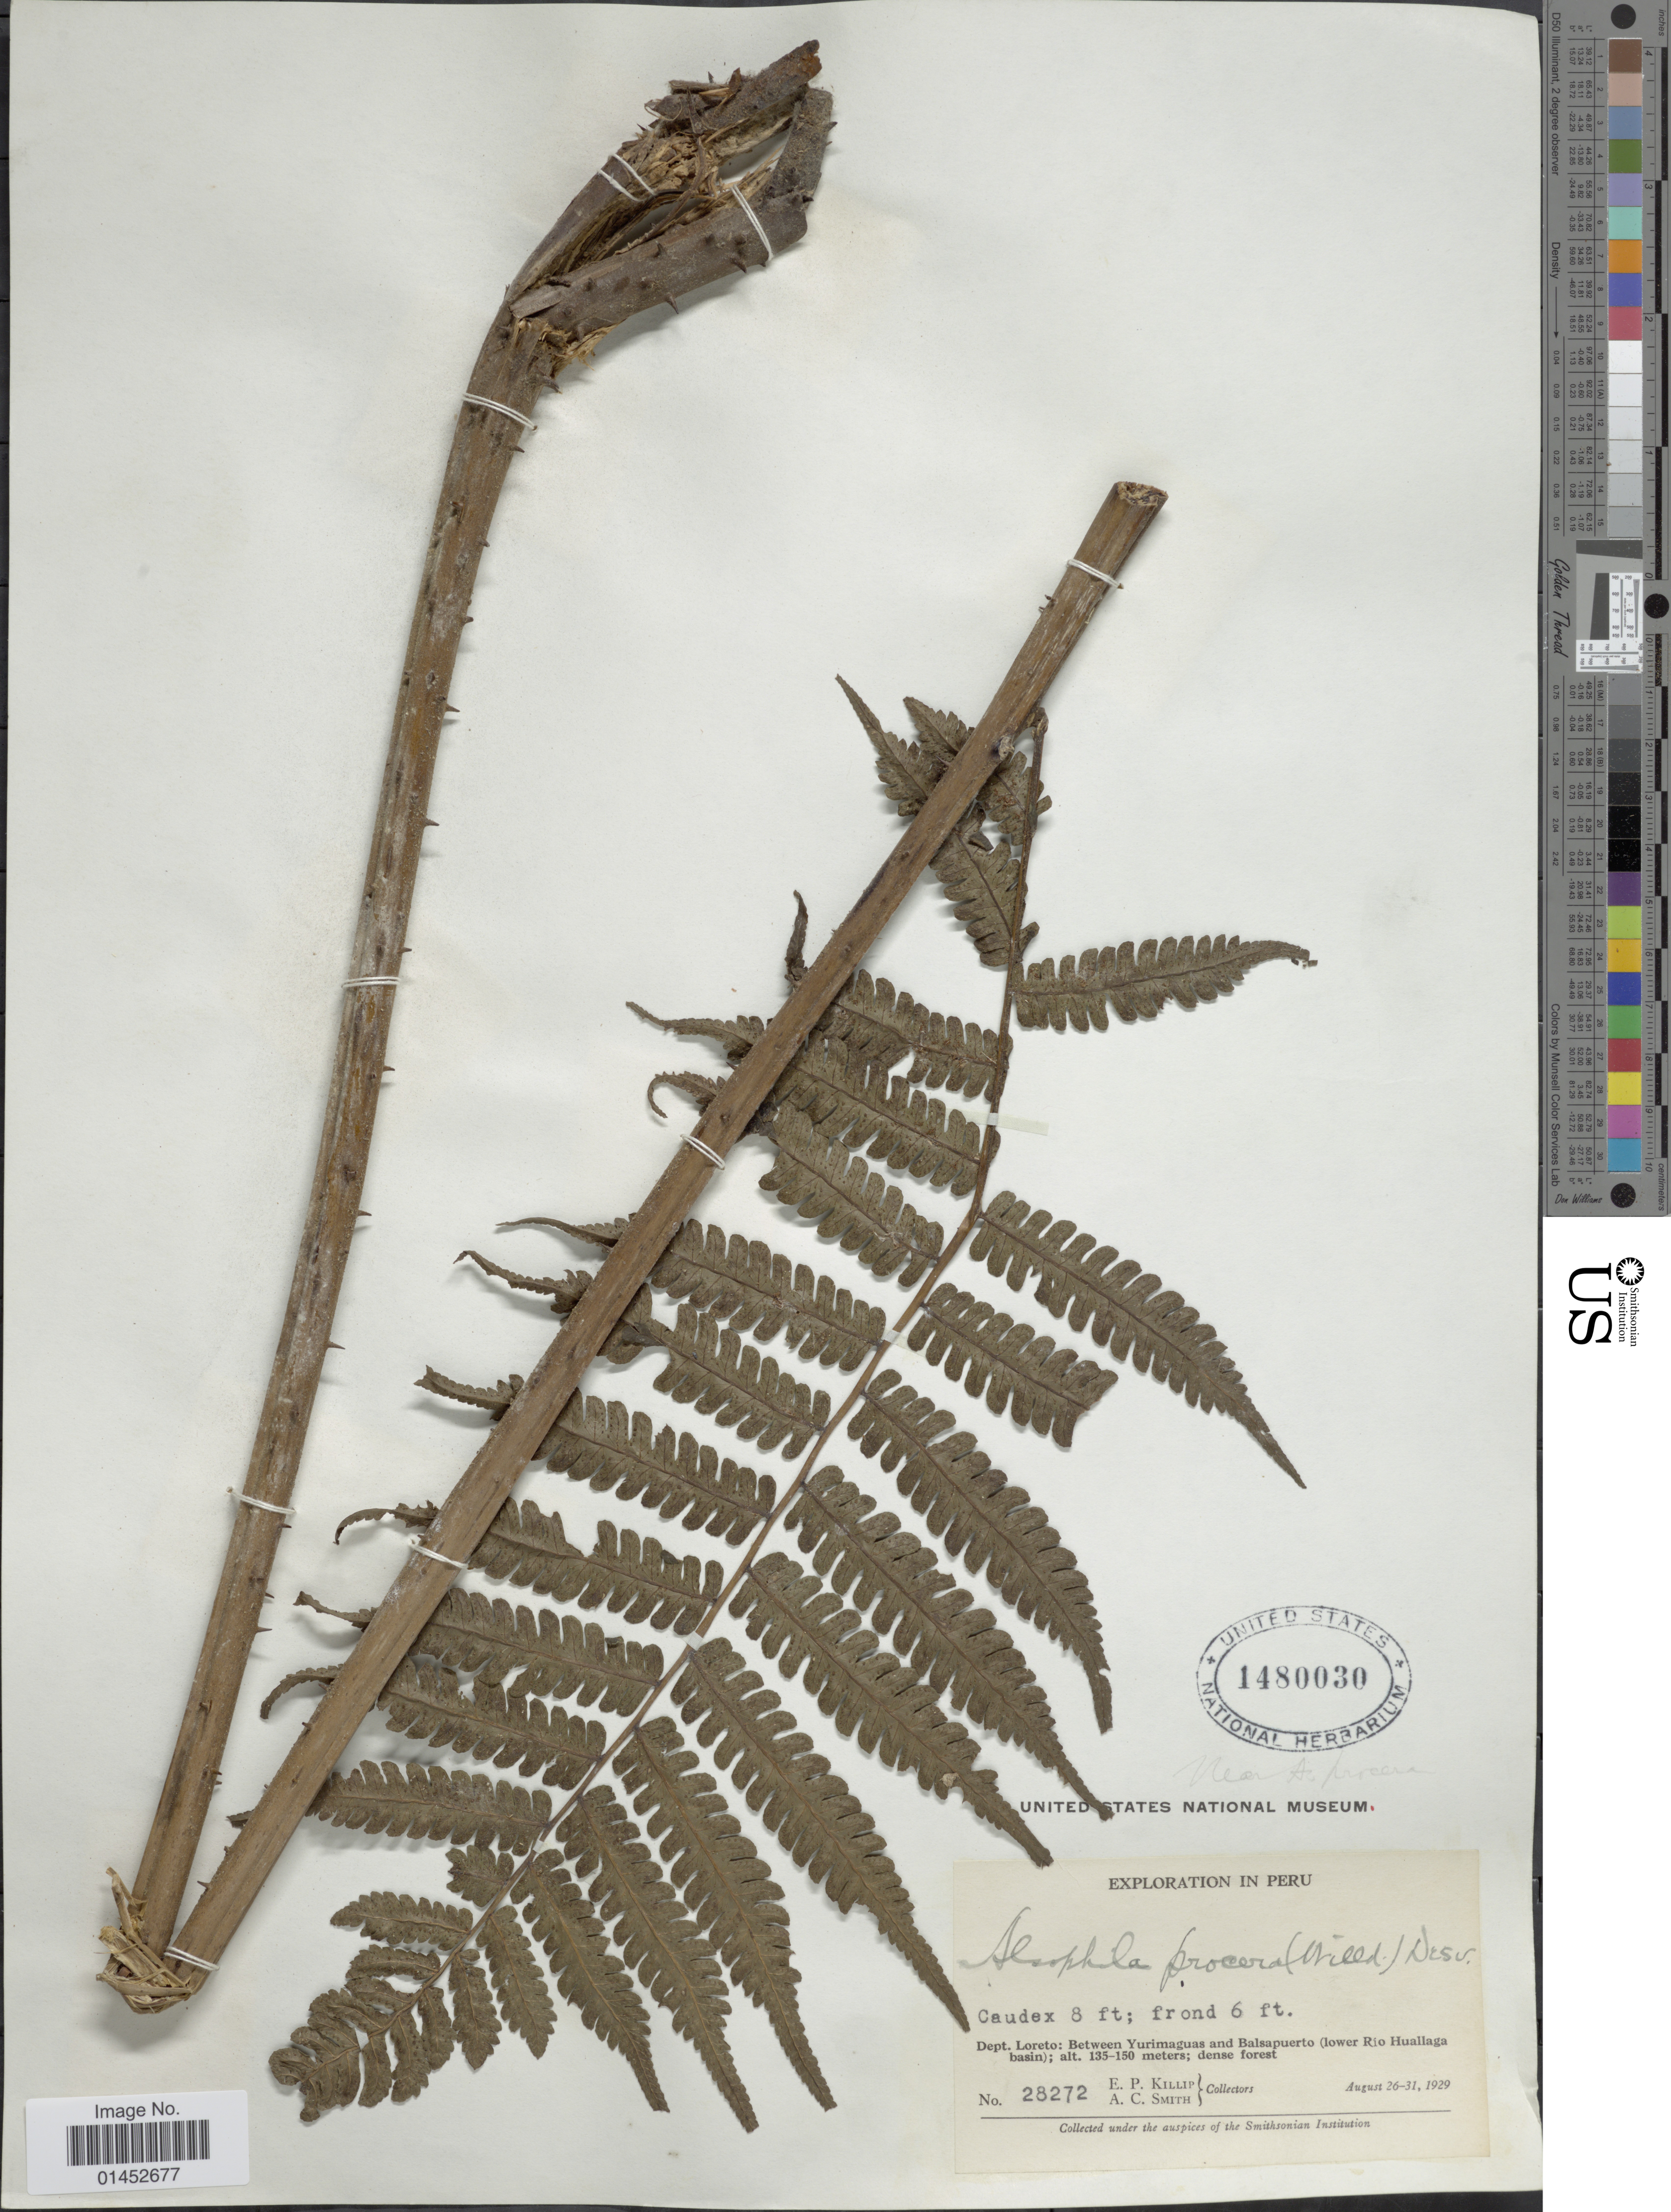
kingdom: Plantae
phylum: Tracheophyta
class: Polypodiopsida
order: Cyatheales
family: Cyatheaceae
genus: Cyathea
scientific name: Cyathea pungens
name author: (Willd.) Domin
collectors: E. P. Killip & A. C. Smith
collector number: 28272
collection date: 1929-08-26/1929-08-31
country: Peru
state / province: Loreto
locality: Dept. Loreto: Between Yurimaguas and Balsapuerto (lower Rio Huallaga basin)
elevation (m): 135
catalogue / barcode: US 1480030